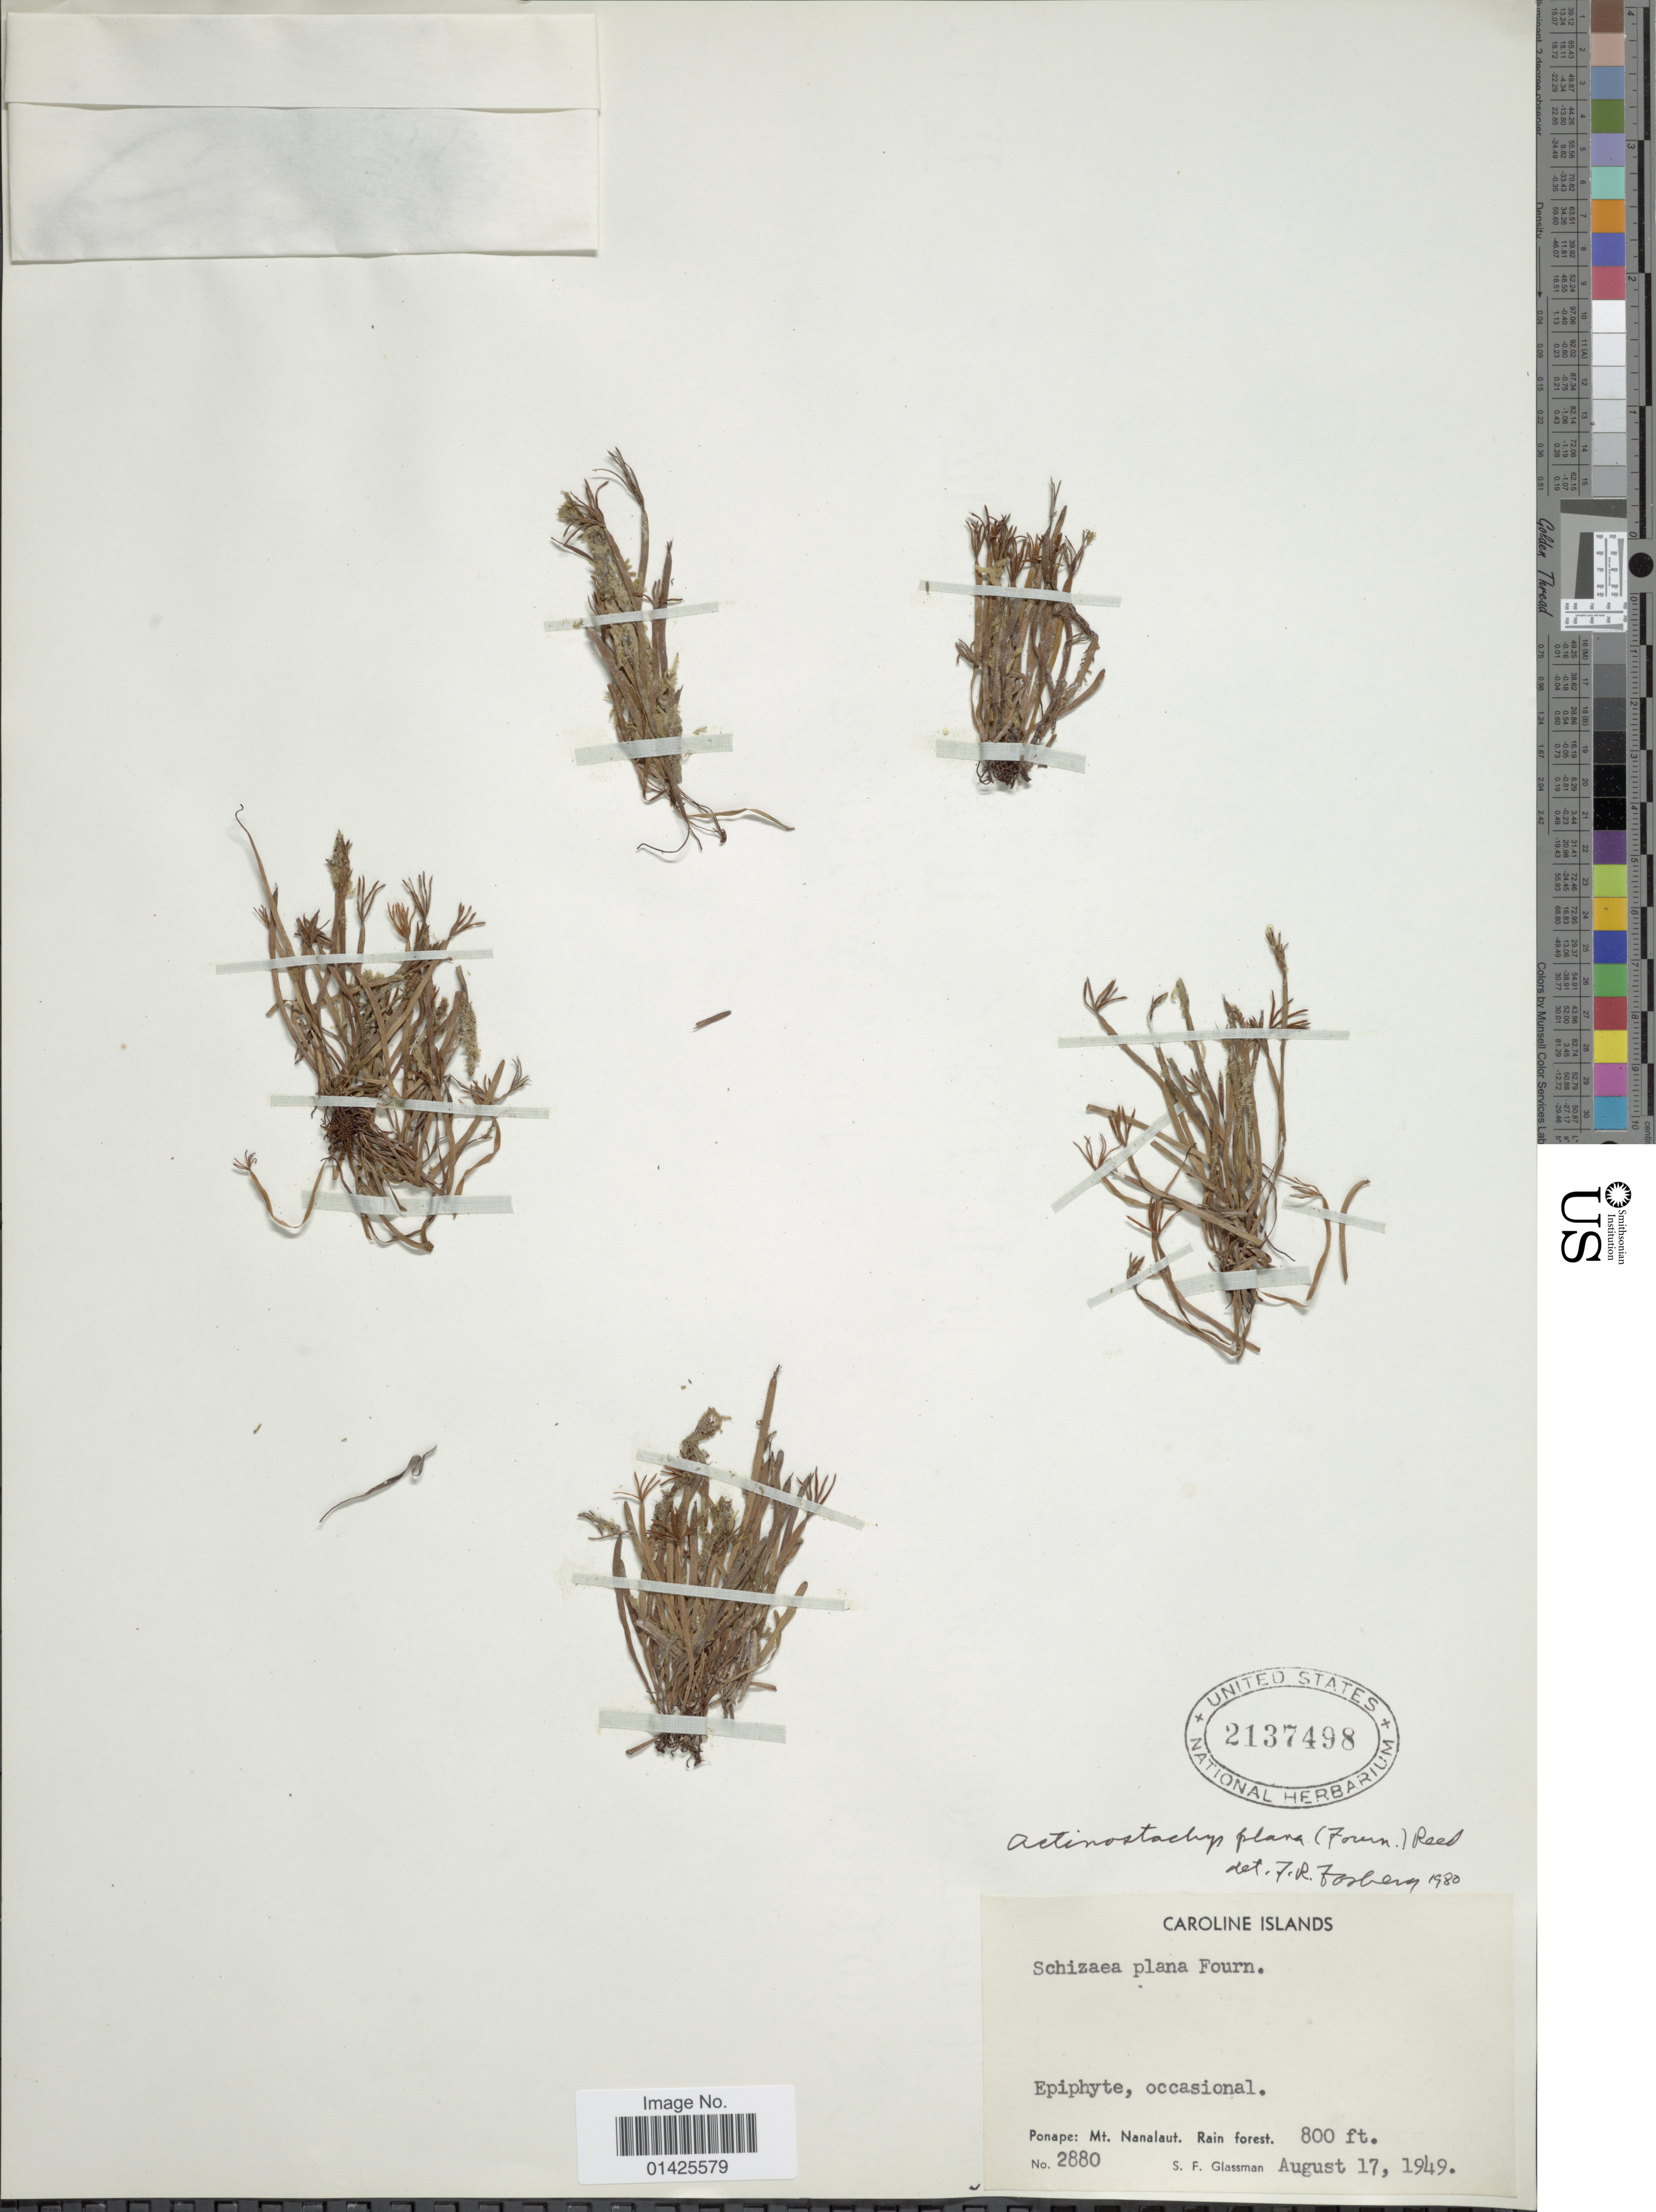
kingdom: Plantae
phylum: Tracheophyta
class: Polypodiopsida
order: Schizaeales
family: Schizaeaceae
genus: Actinostachys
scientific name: Actinostachys plana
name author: (E. Fourn.) C.F. Reed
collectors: S. F. Glassman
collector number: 2880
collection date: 1949-08-17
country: Micronesia, Federated States of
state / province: Pohnpei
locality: Caroline Islands, Ponape : Mt. Nanalaut, Rain forest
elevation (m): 244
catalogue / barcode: US 2137498